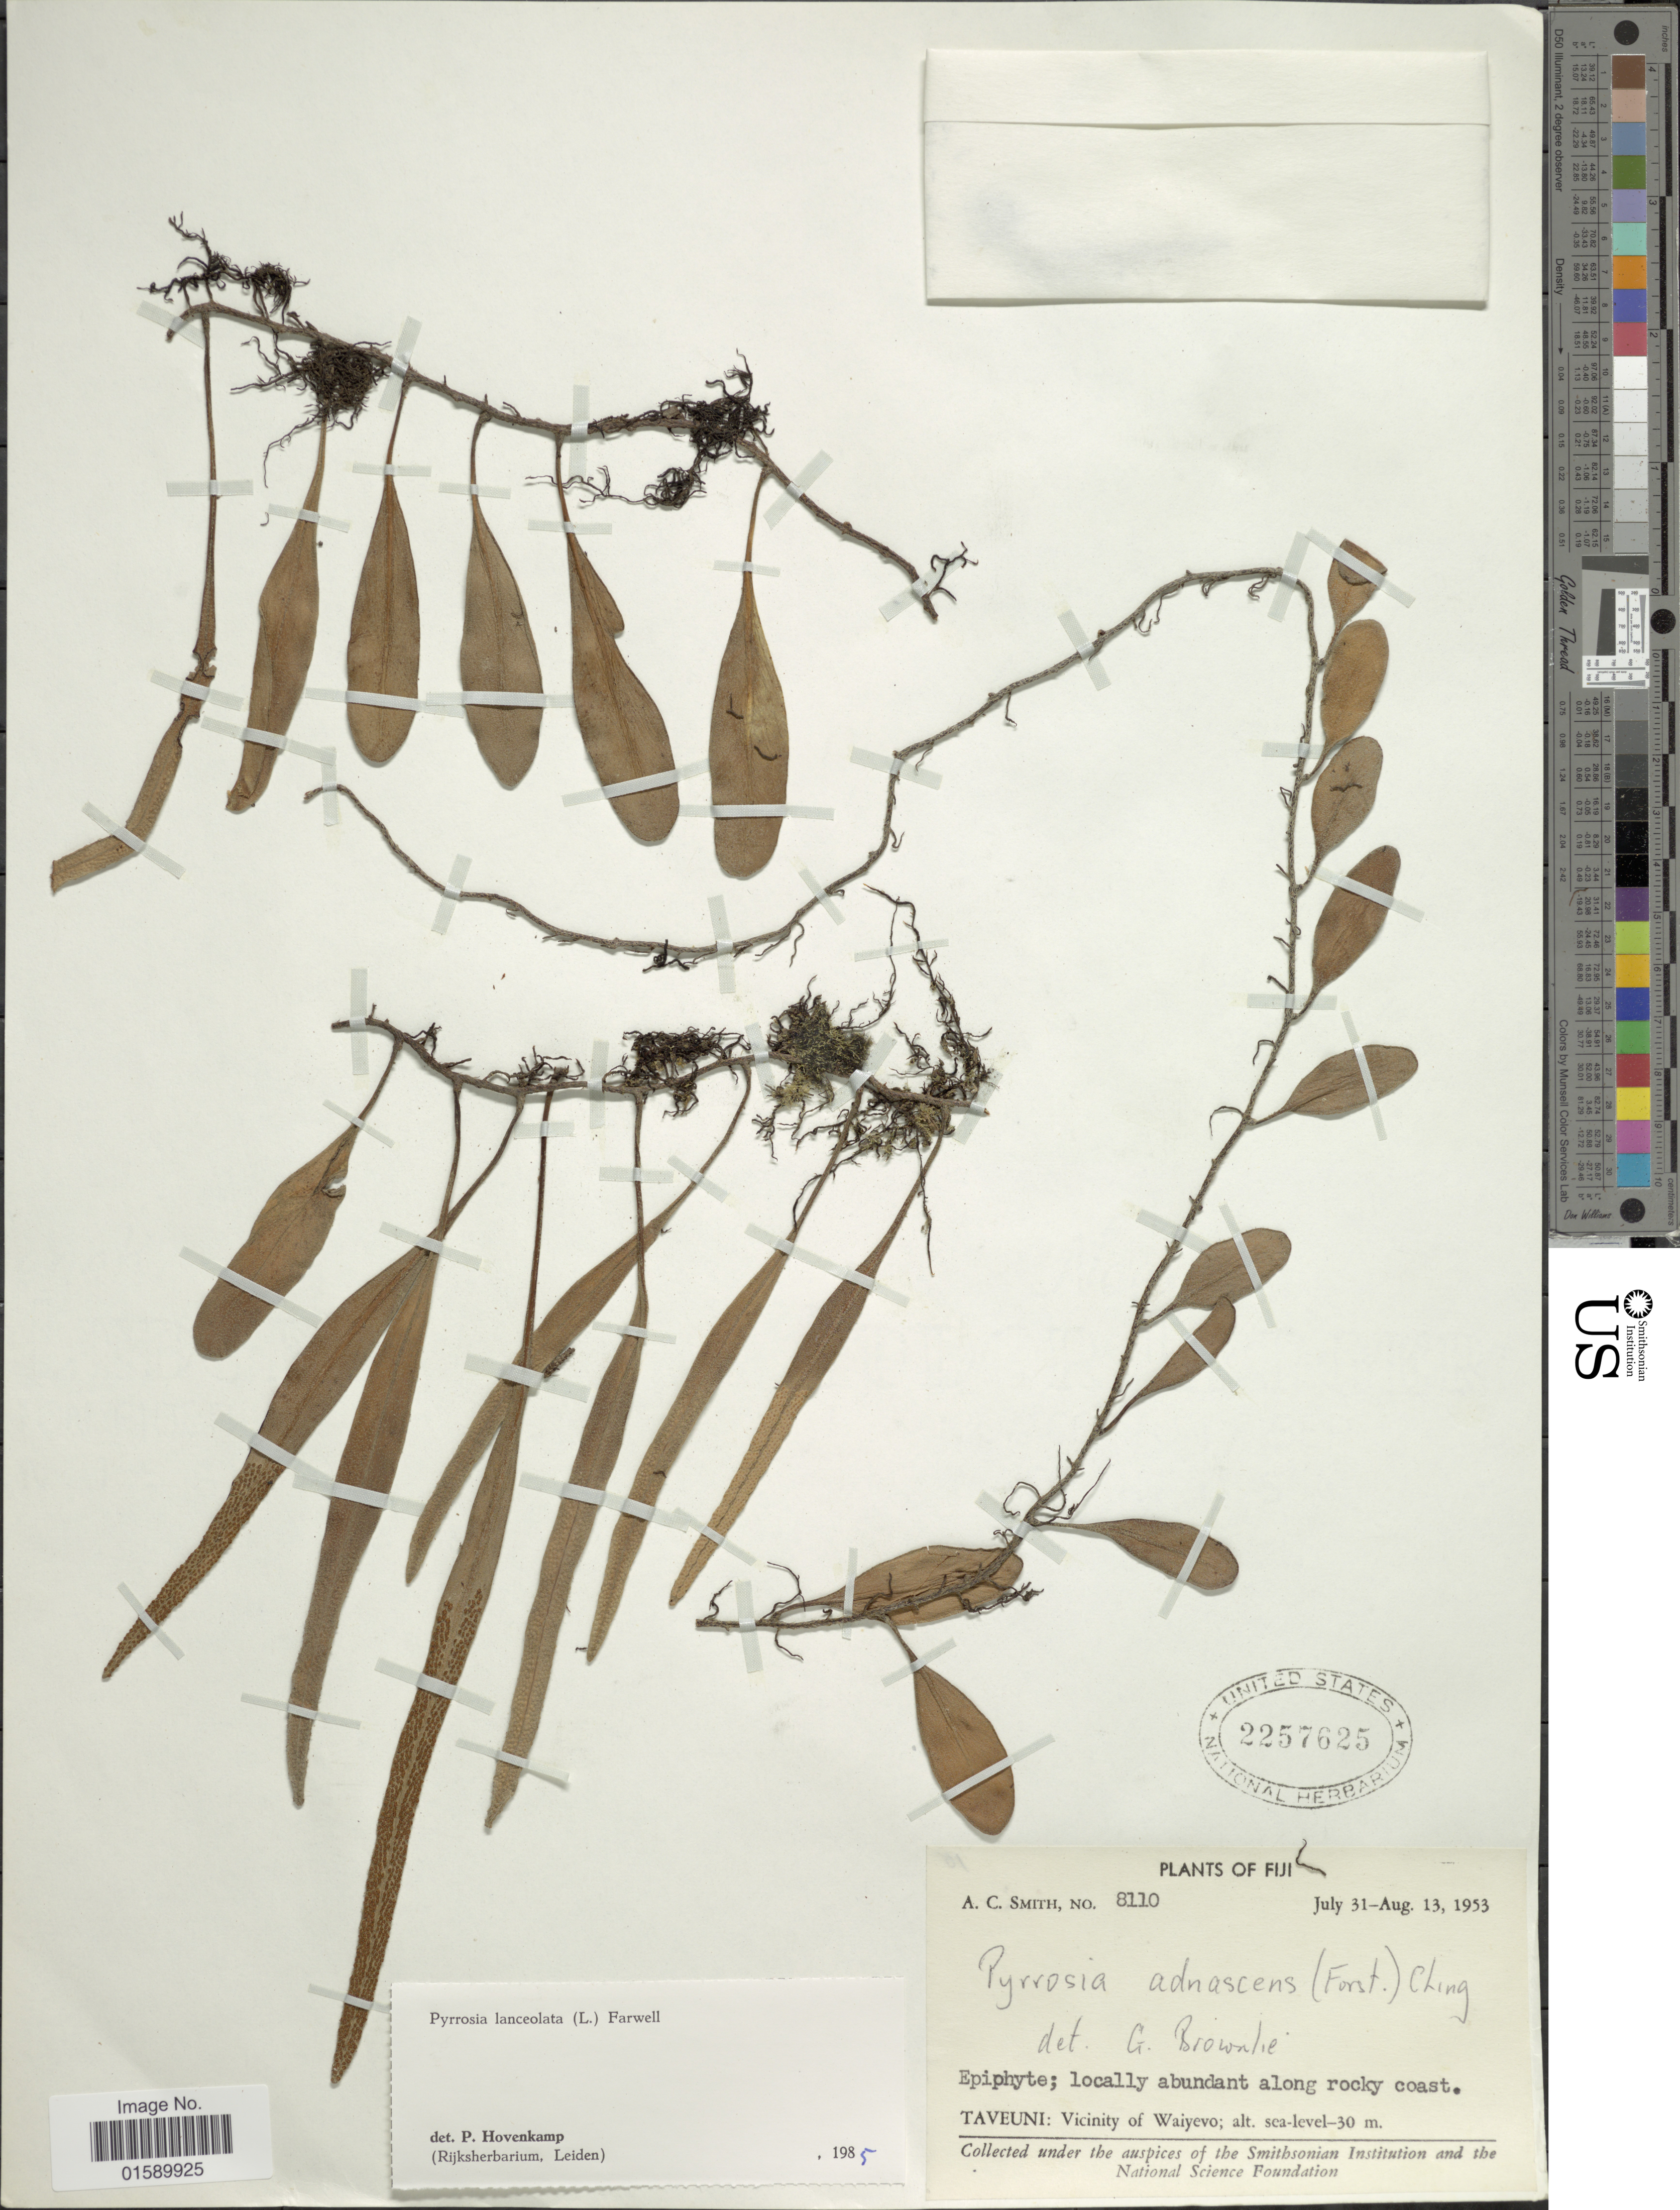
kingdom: Plantae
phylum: Tracheophyta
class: Polypodiopsida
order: Polypodiales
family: Polypodiaceae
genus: Pyrrosia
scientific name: Pyrrosia lanceolata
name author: (L.) Farw.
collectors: A. C. Smith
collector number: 8110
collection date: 1953-07-31/1953-08-13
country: Fiji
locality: Fiji, Taveuni:Vicinity of Waiyevo.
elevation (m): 30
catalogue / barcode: US 2257625